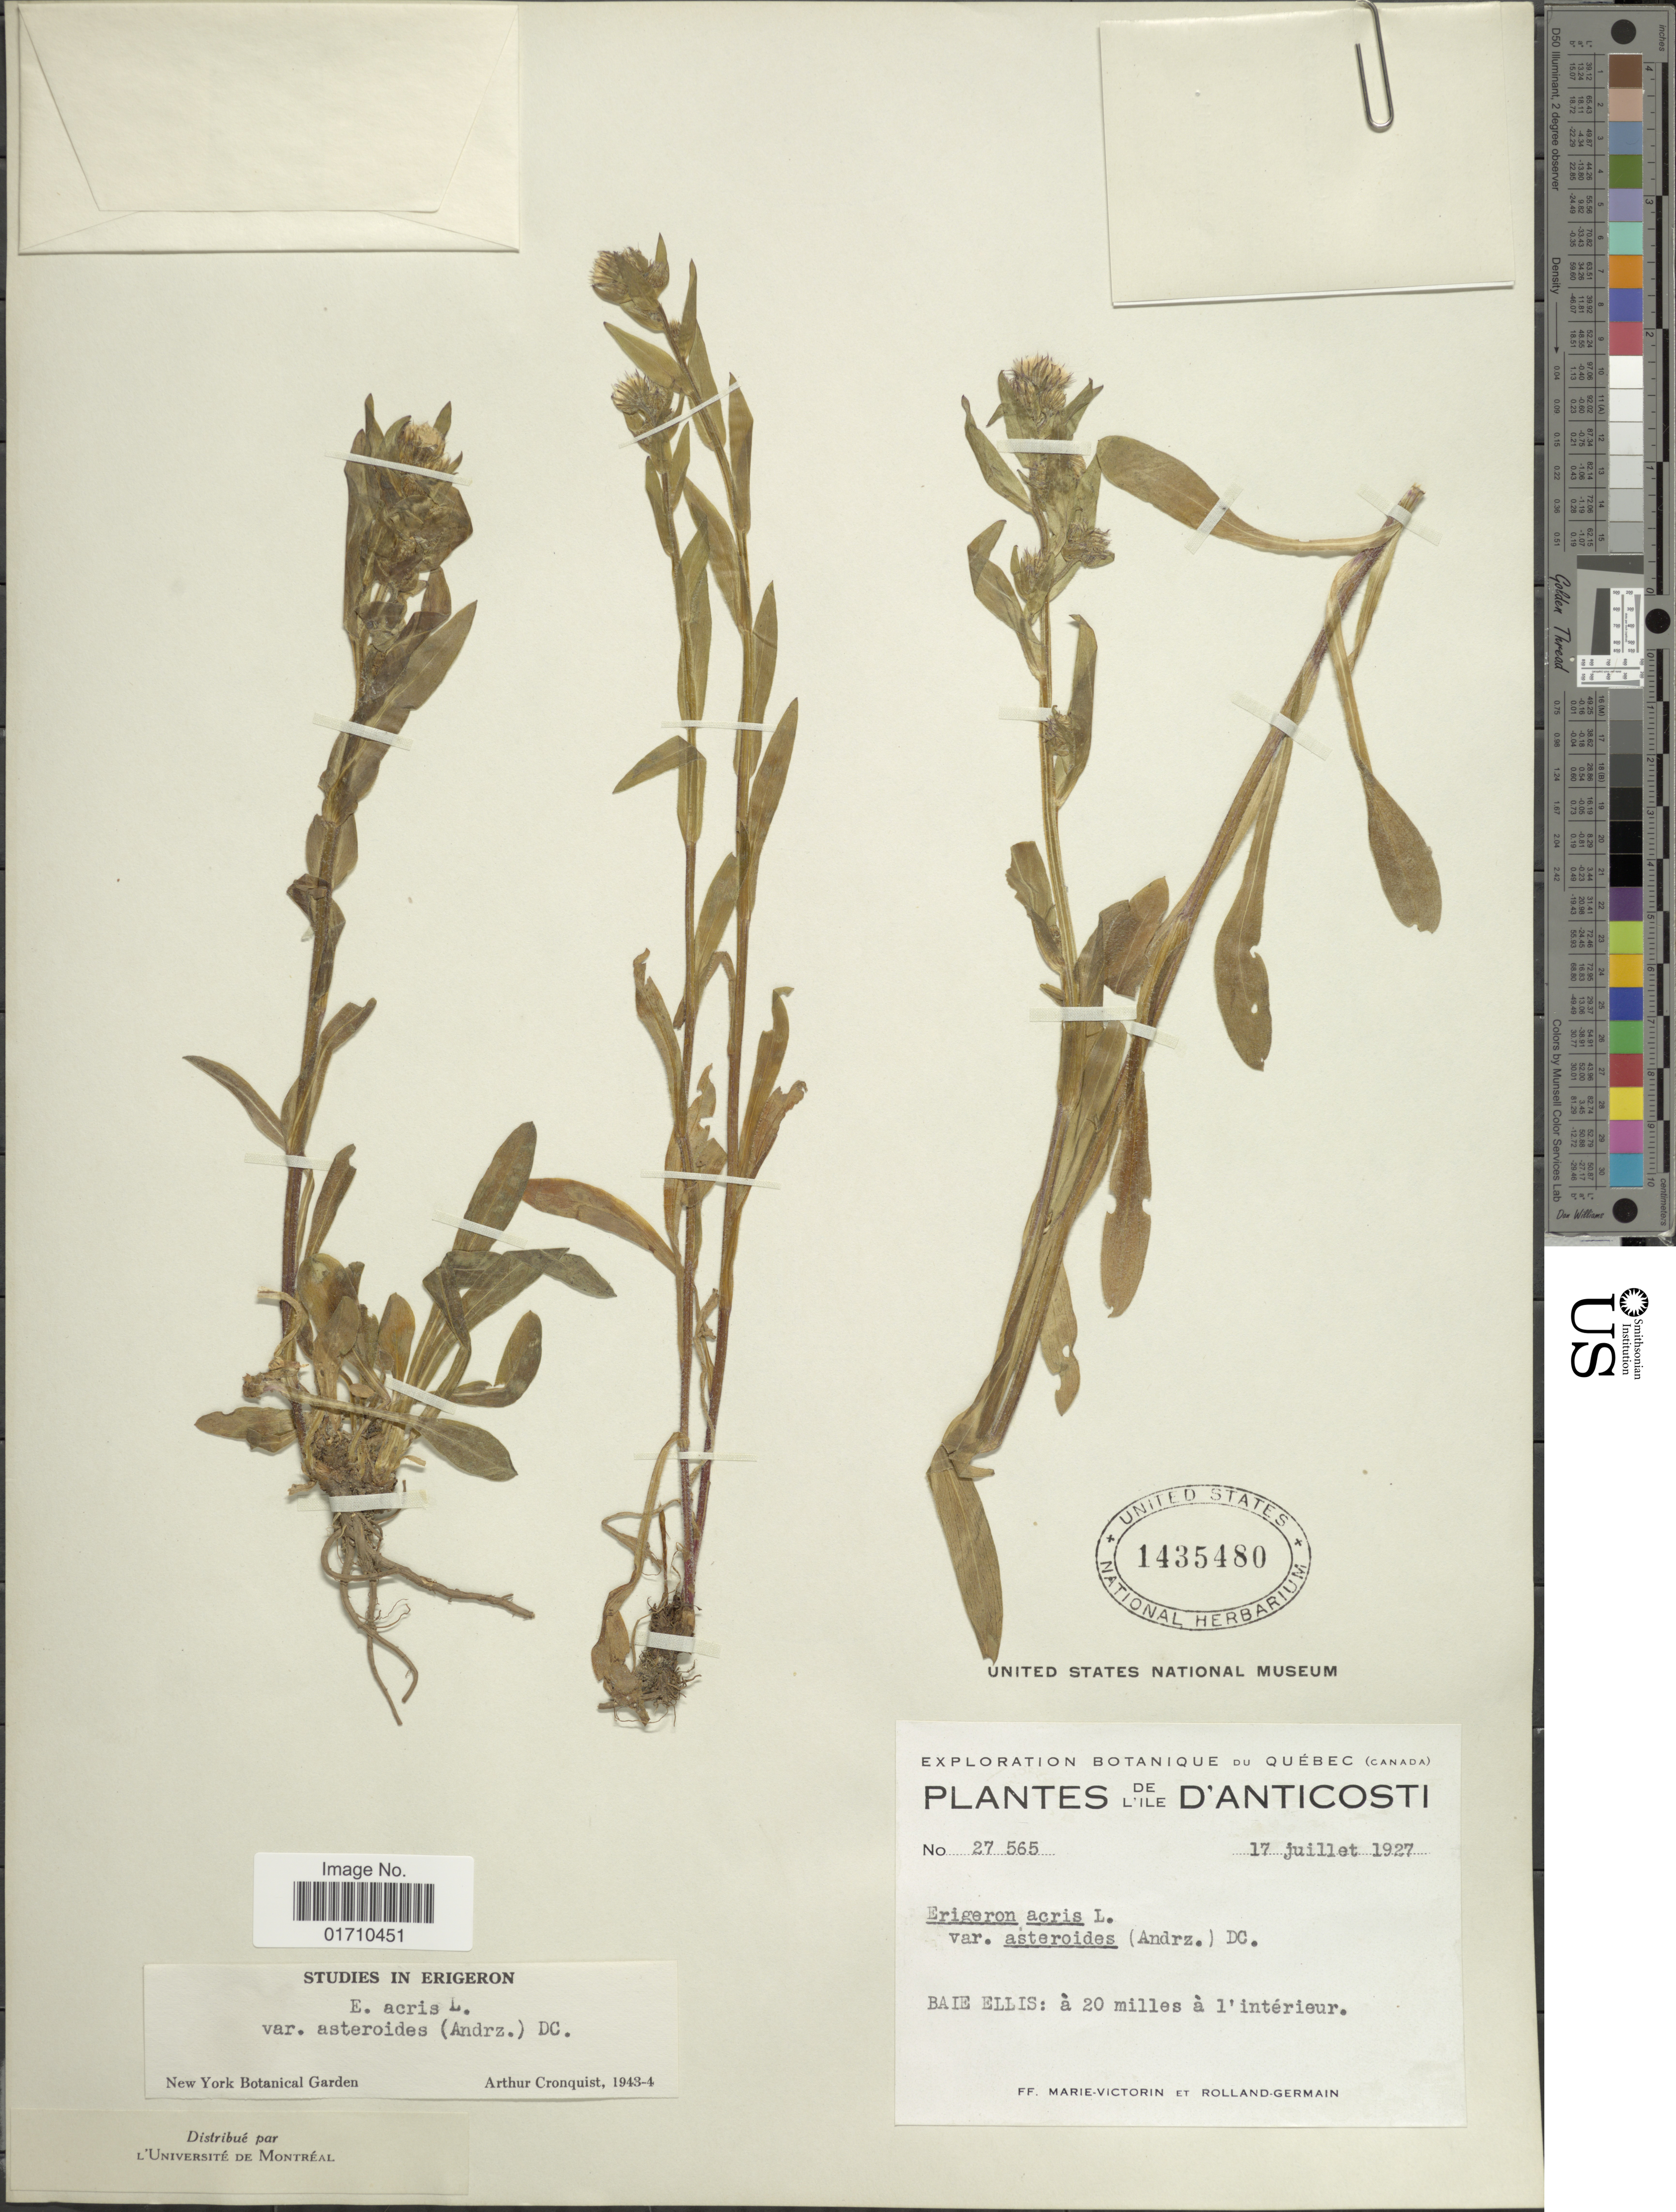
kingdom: Plantae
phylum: Tracheophyta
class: Magnoliopsida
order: Asterales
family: Asteraceae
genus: Erigeron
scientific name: Erigeron acris var. asteroides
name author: (Andrz.) DC.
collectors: F. Marie-Victorin & Rolland-Germain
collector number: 27565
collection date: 1927-07-17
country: Canada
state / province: Quebec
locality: De L'Ile D'Anticosti, Baie Ellis: à 20 miles à l'intérieur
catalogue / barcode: US 1435480